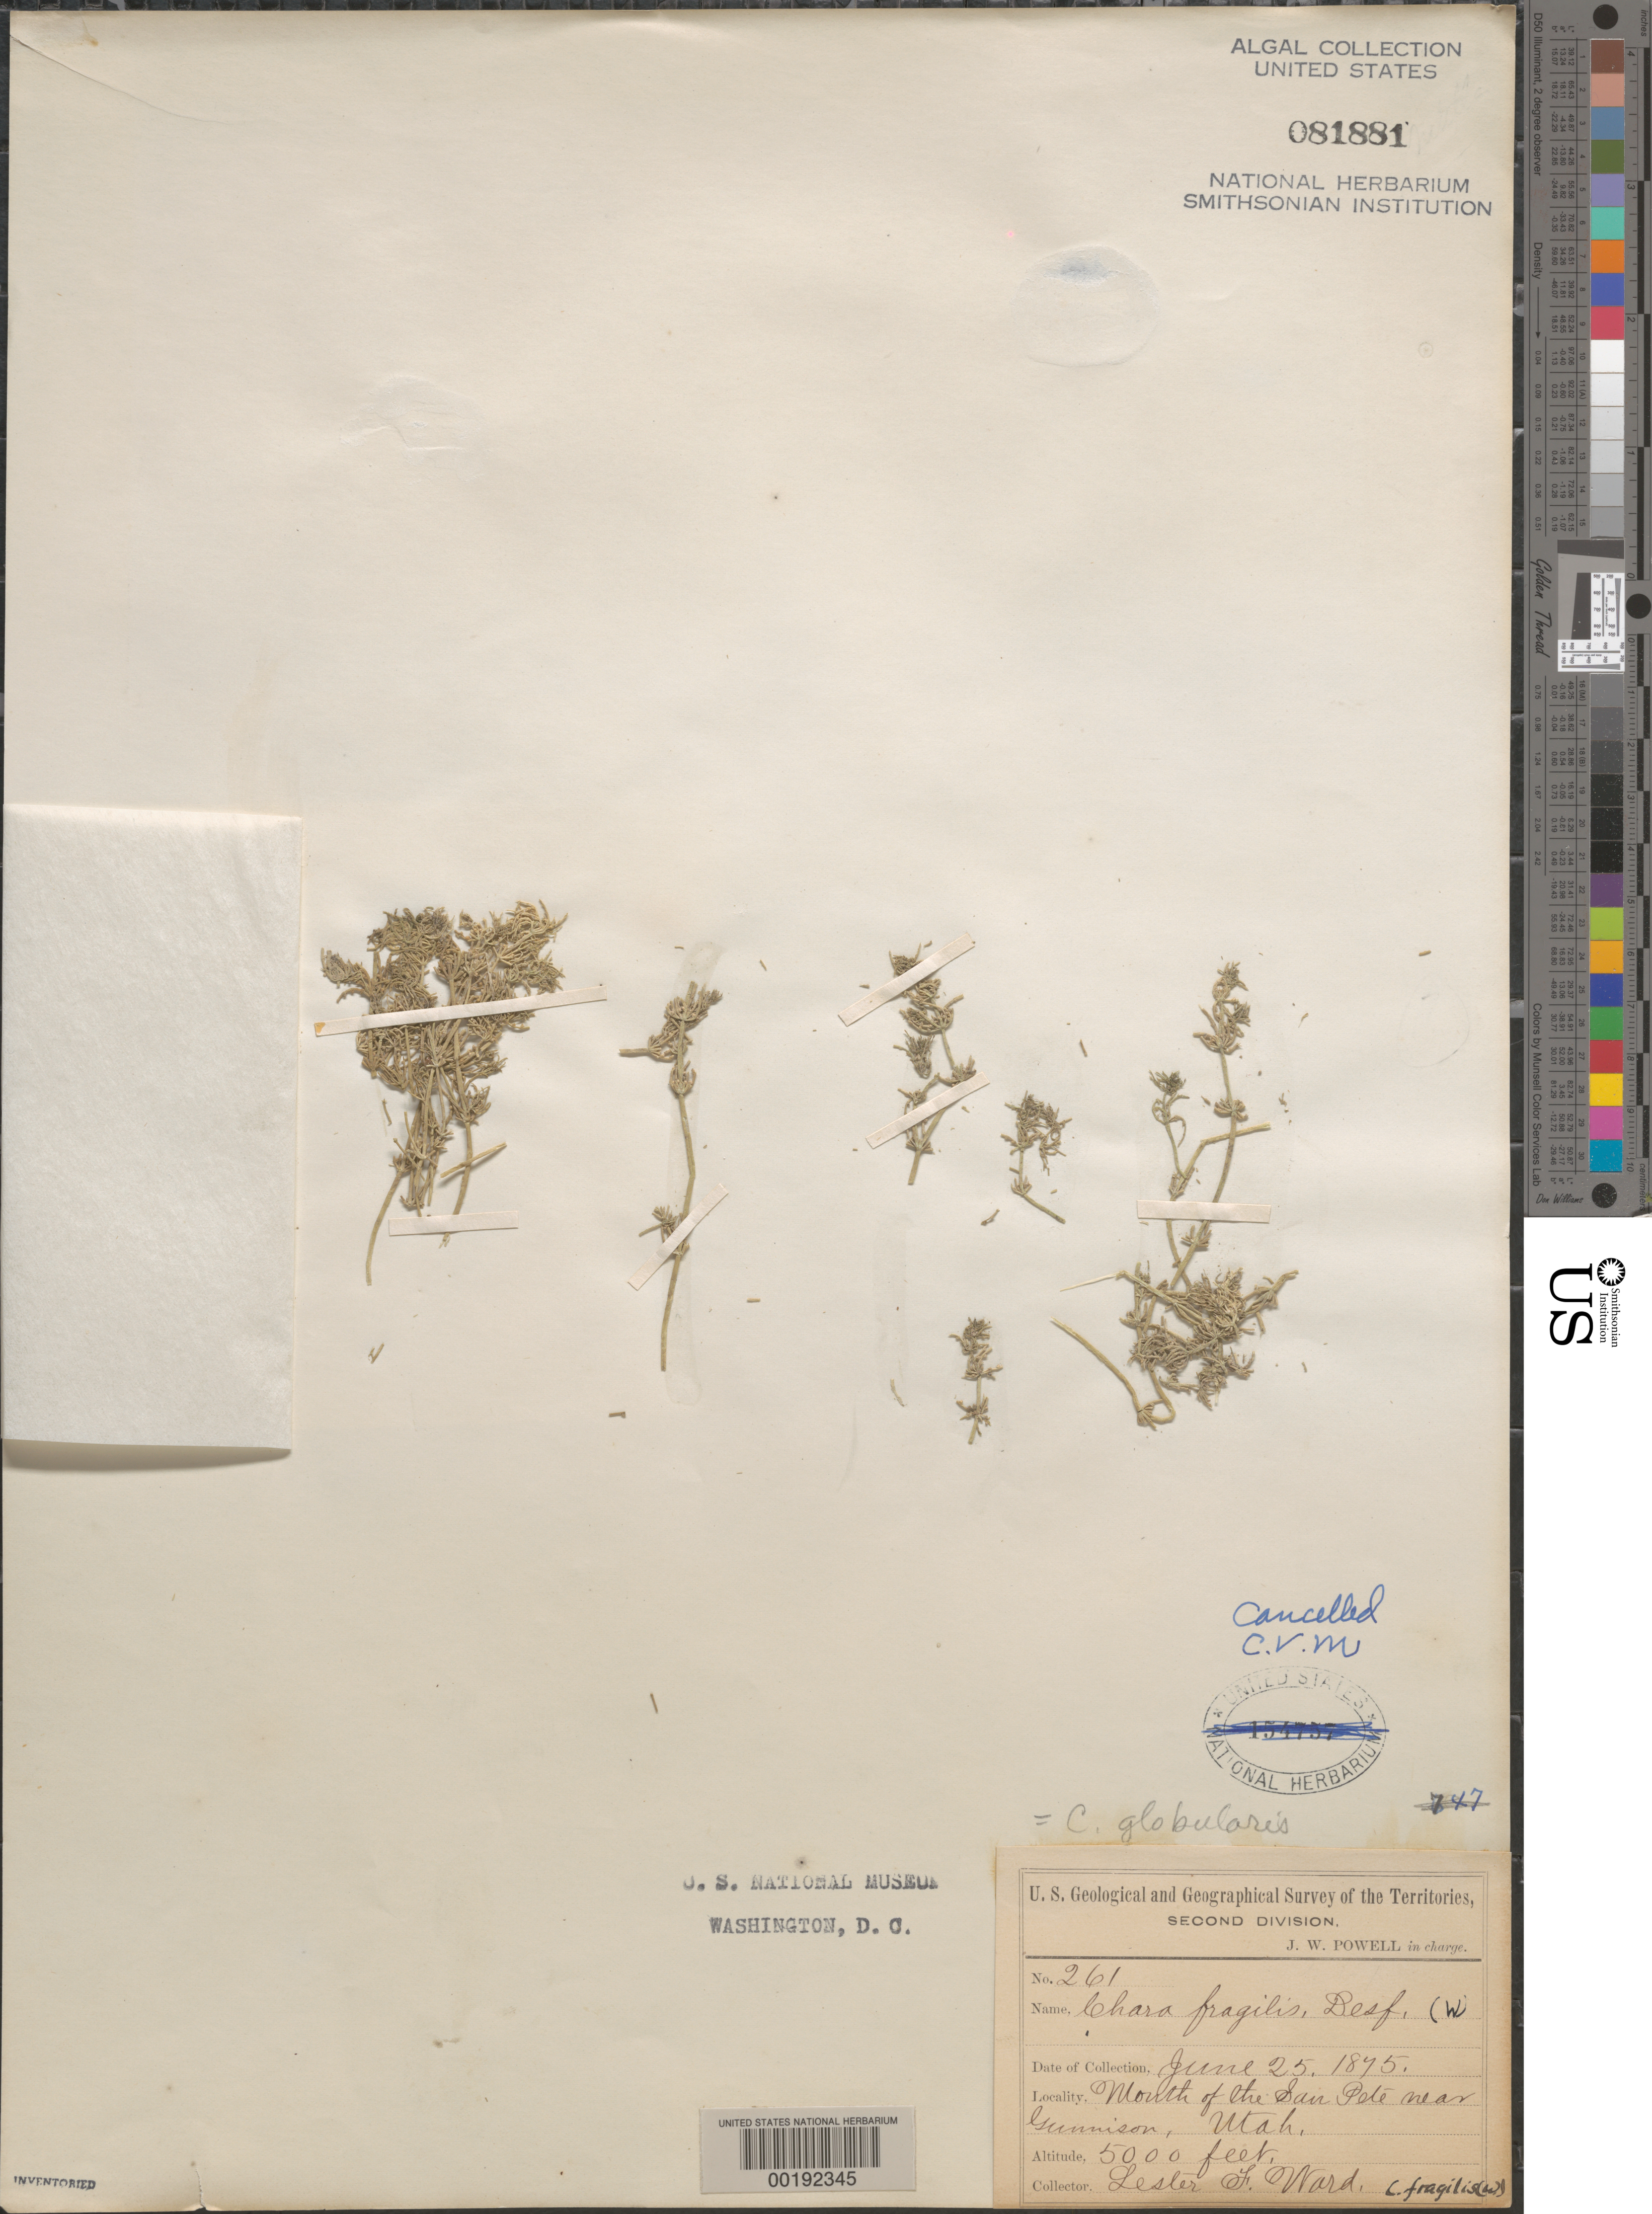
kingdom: Plantae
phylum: Charophyta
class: Charophyceae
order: Charales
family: Characeae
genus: Chara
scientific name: Chara globularis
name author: Thuiller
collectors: L. F. Ward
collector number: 261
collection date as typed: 25 Jun 1875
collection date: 1875-06-25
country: United States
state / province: Utah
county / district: Sanpete County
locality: San Pete River mouth near Gunnison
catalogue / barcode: US 81881